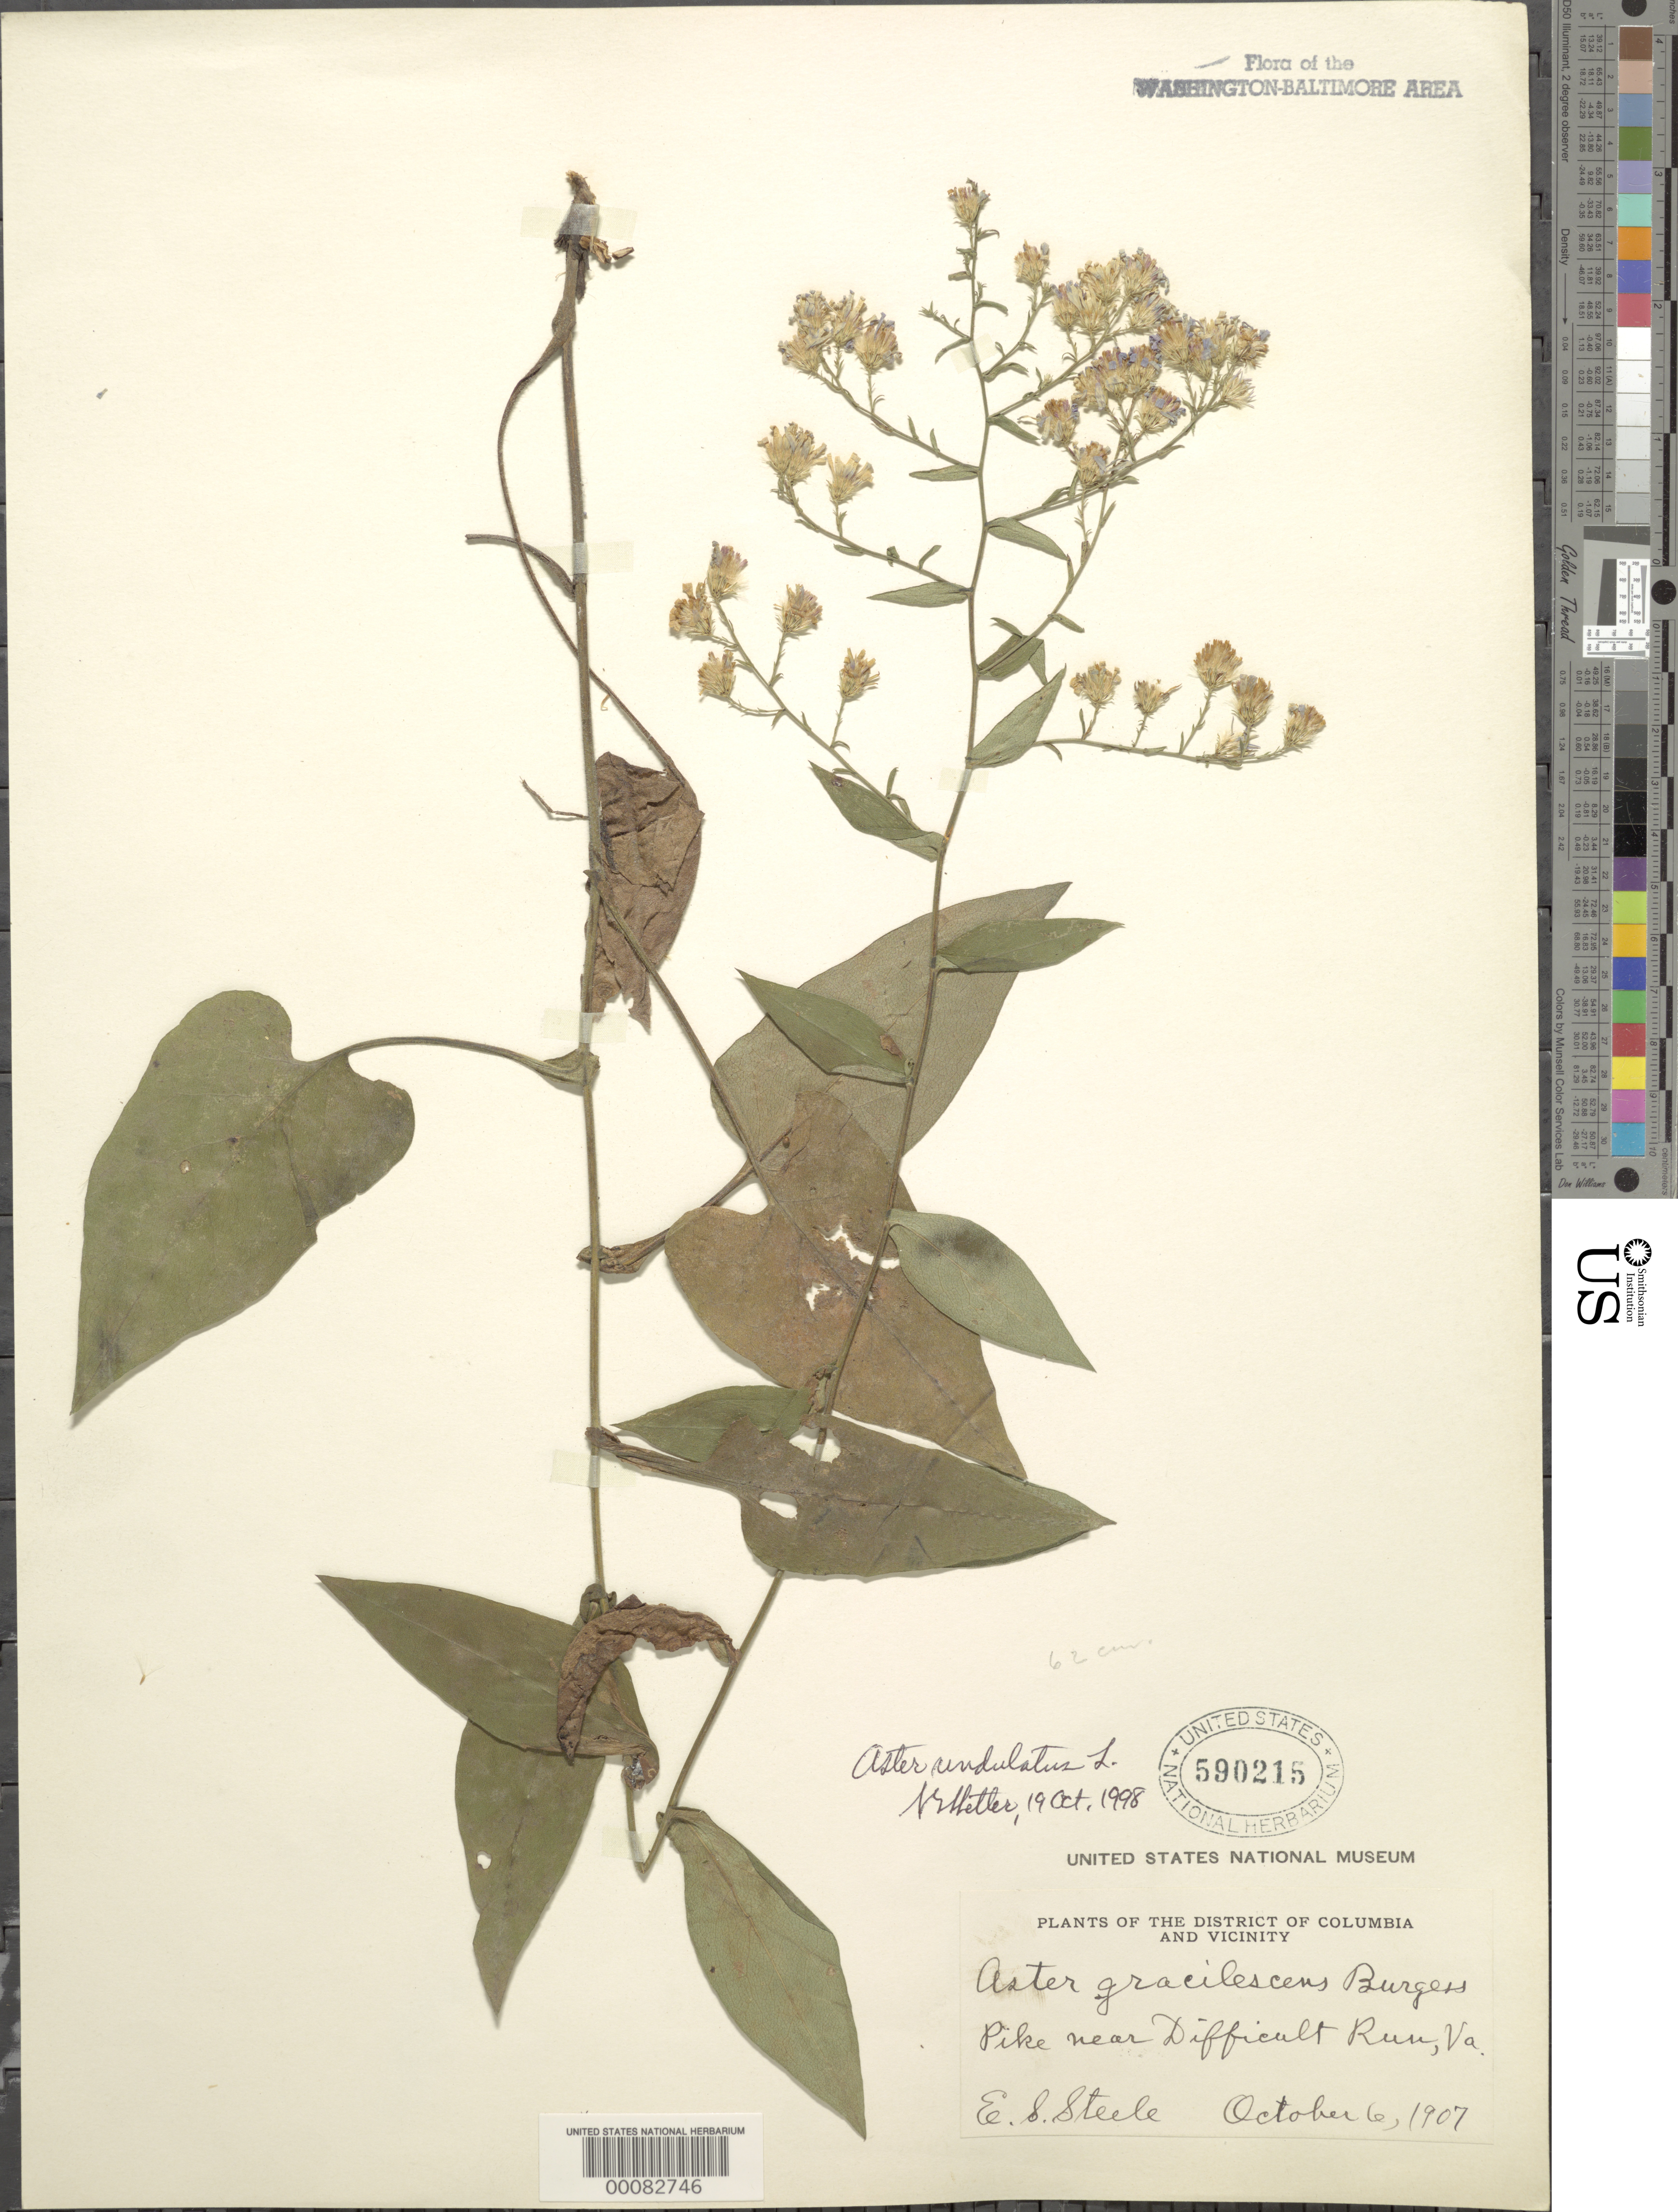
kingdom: Plantae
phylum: Tracheophyta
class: Magnoliopsida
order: Asterales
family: Asteraceae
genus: Symphyotrichum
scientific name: Symphyotrichum undulatum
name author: (L.) G.L. Nesom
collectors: E. Steele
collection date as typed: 06 Oct 1907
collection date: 1907-10-06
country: United States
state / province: Virginia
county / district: Fairfax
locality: Pike near Difficult Run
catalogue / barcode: US 590215